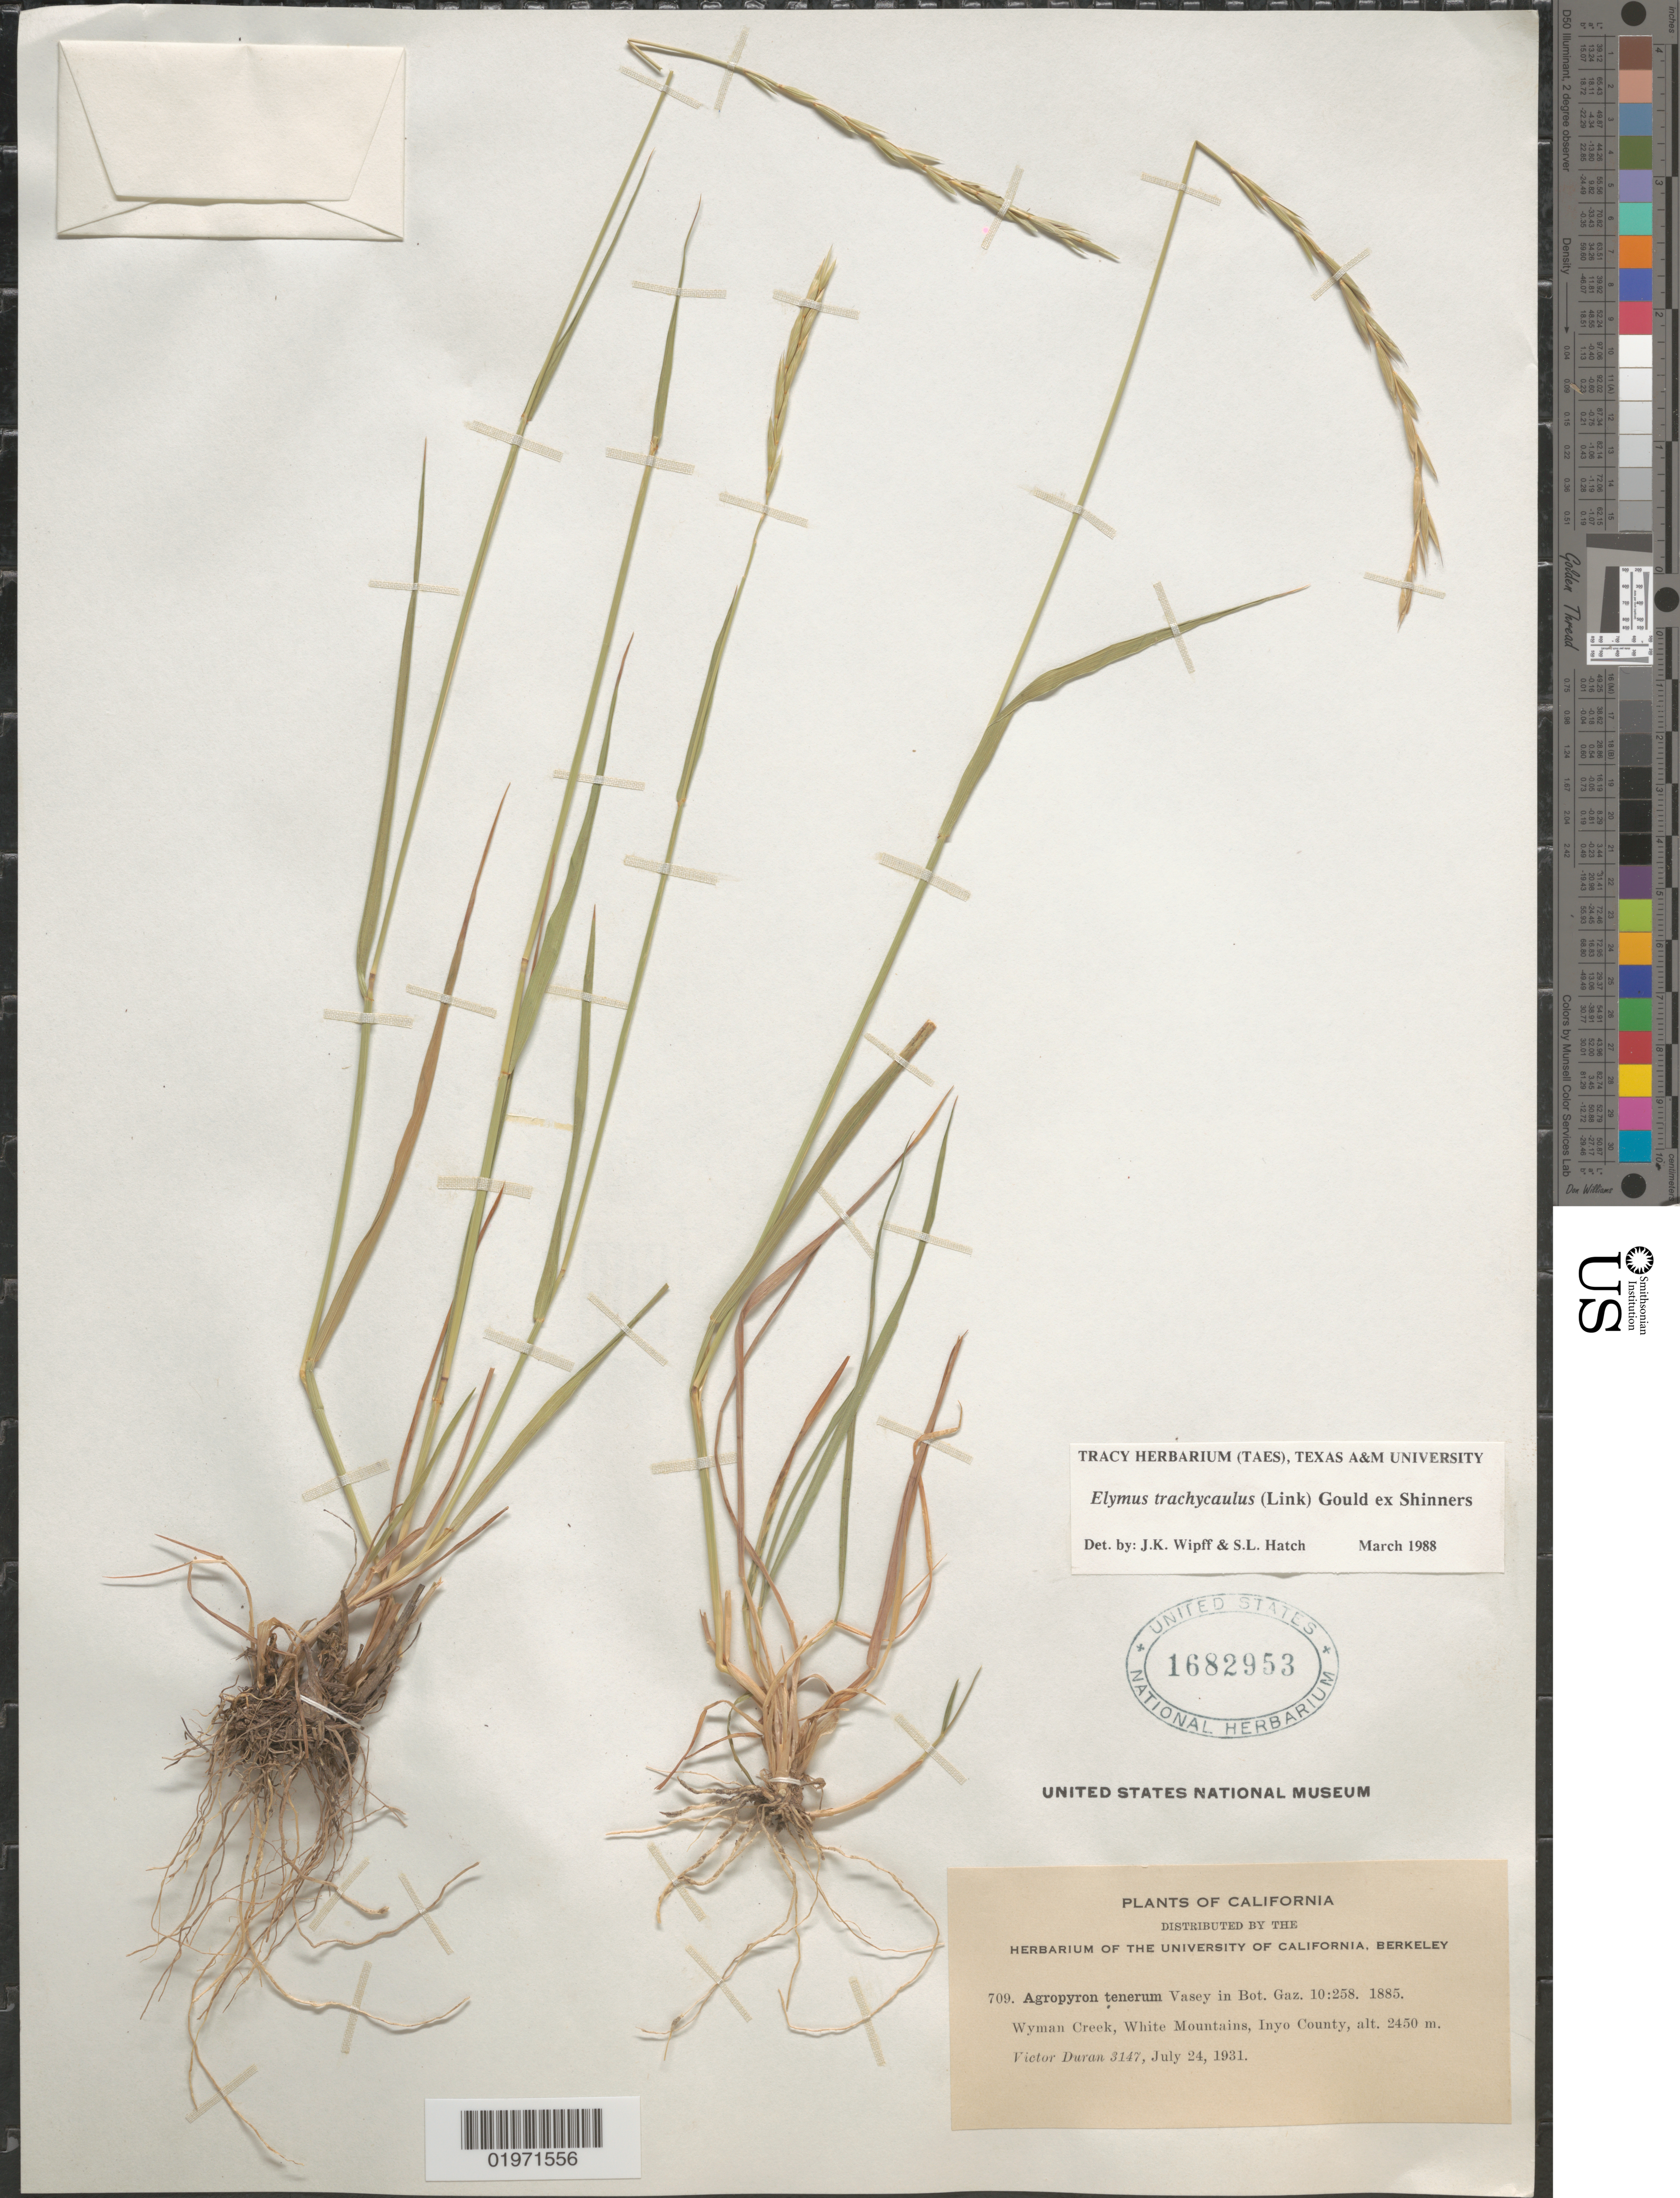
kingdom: Plantae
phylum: Tracheophyta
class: Liliopsida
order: Poales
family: Poaceae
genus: Elymus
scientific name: Elymus trachycaulus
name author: (Link) Gould ex Shinners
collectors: V. Duran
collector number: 3147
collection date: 1931-07-24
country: United States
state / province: California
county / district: Inyo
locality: Wyman Creek, White Mountains, Inyo County.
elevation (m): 2450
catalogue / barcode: US 1682953